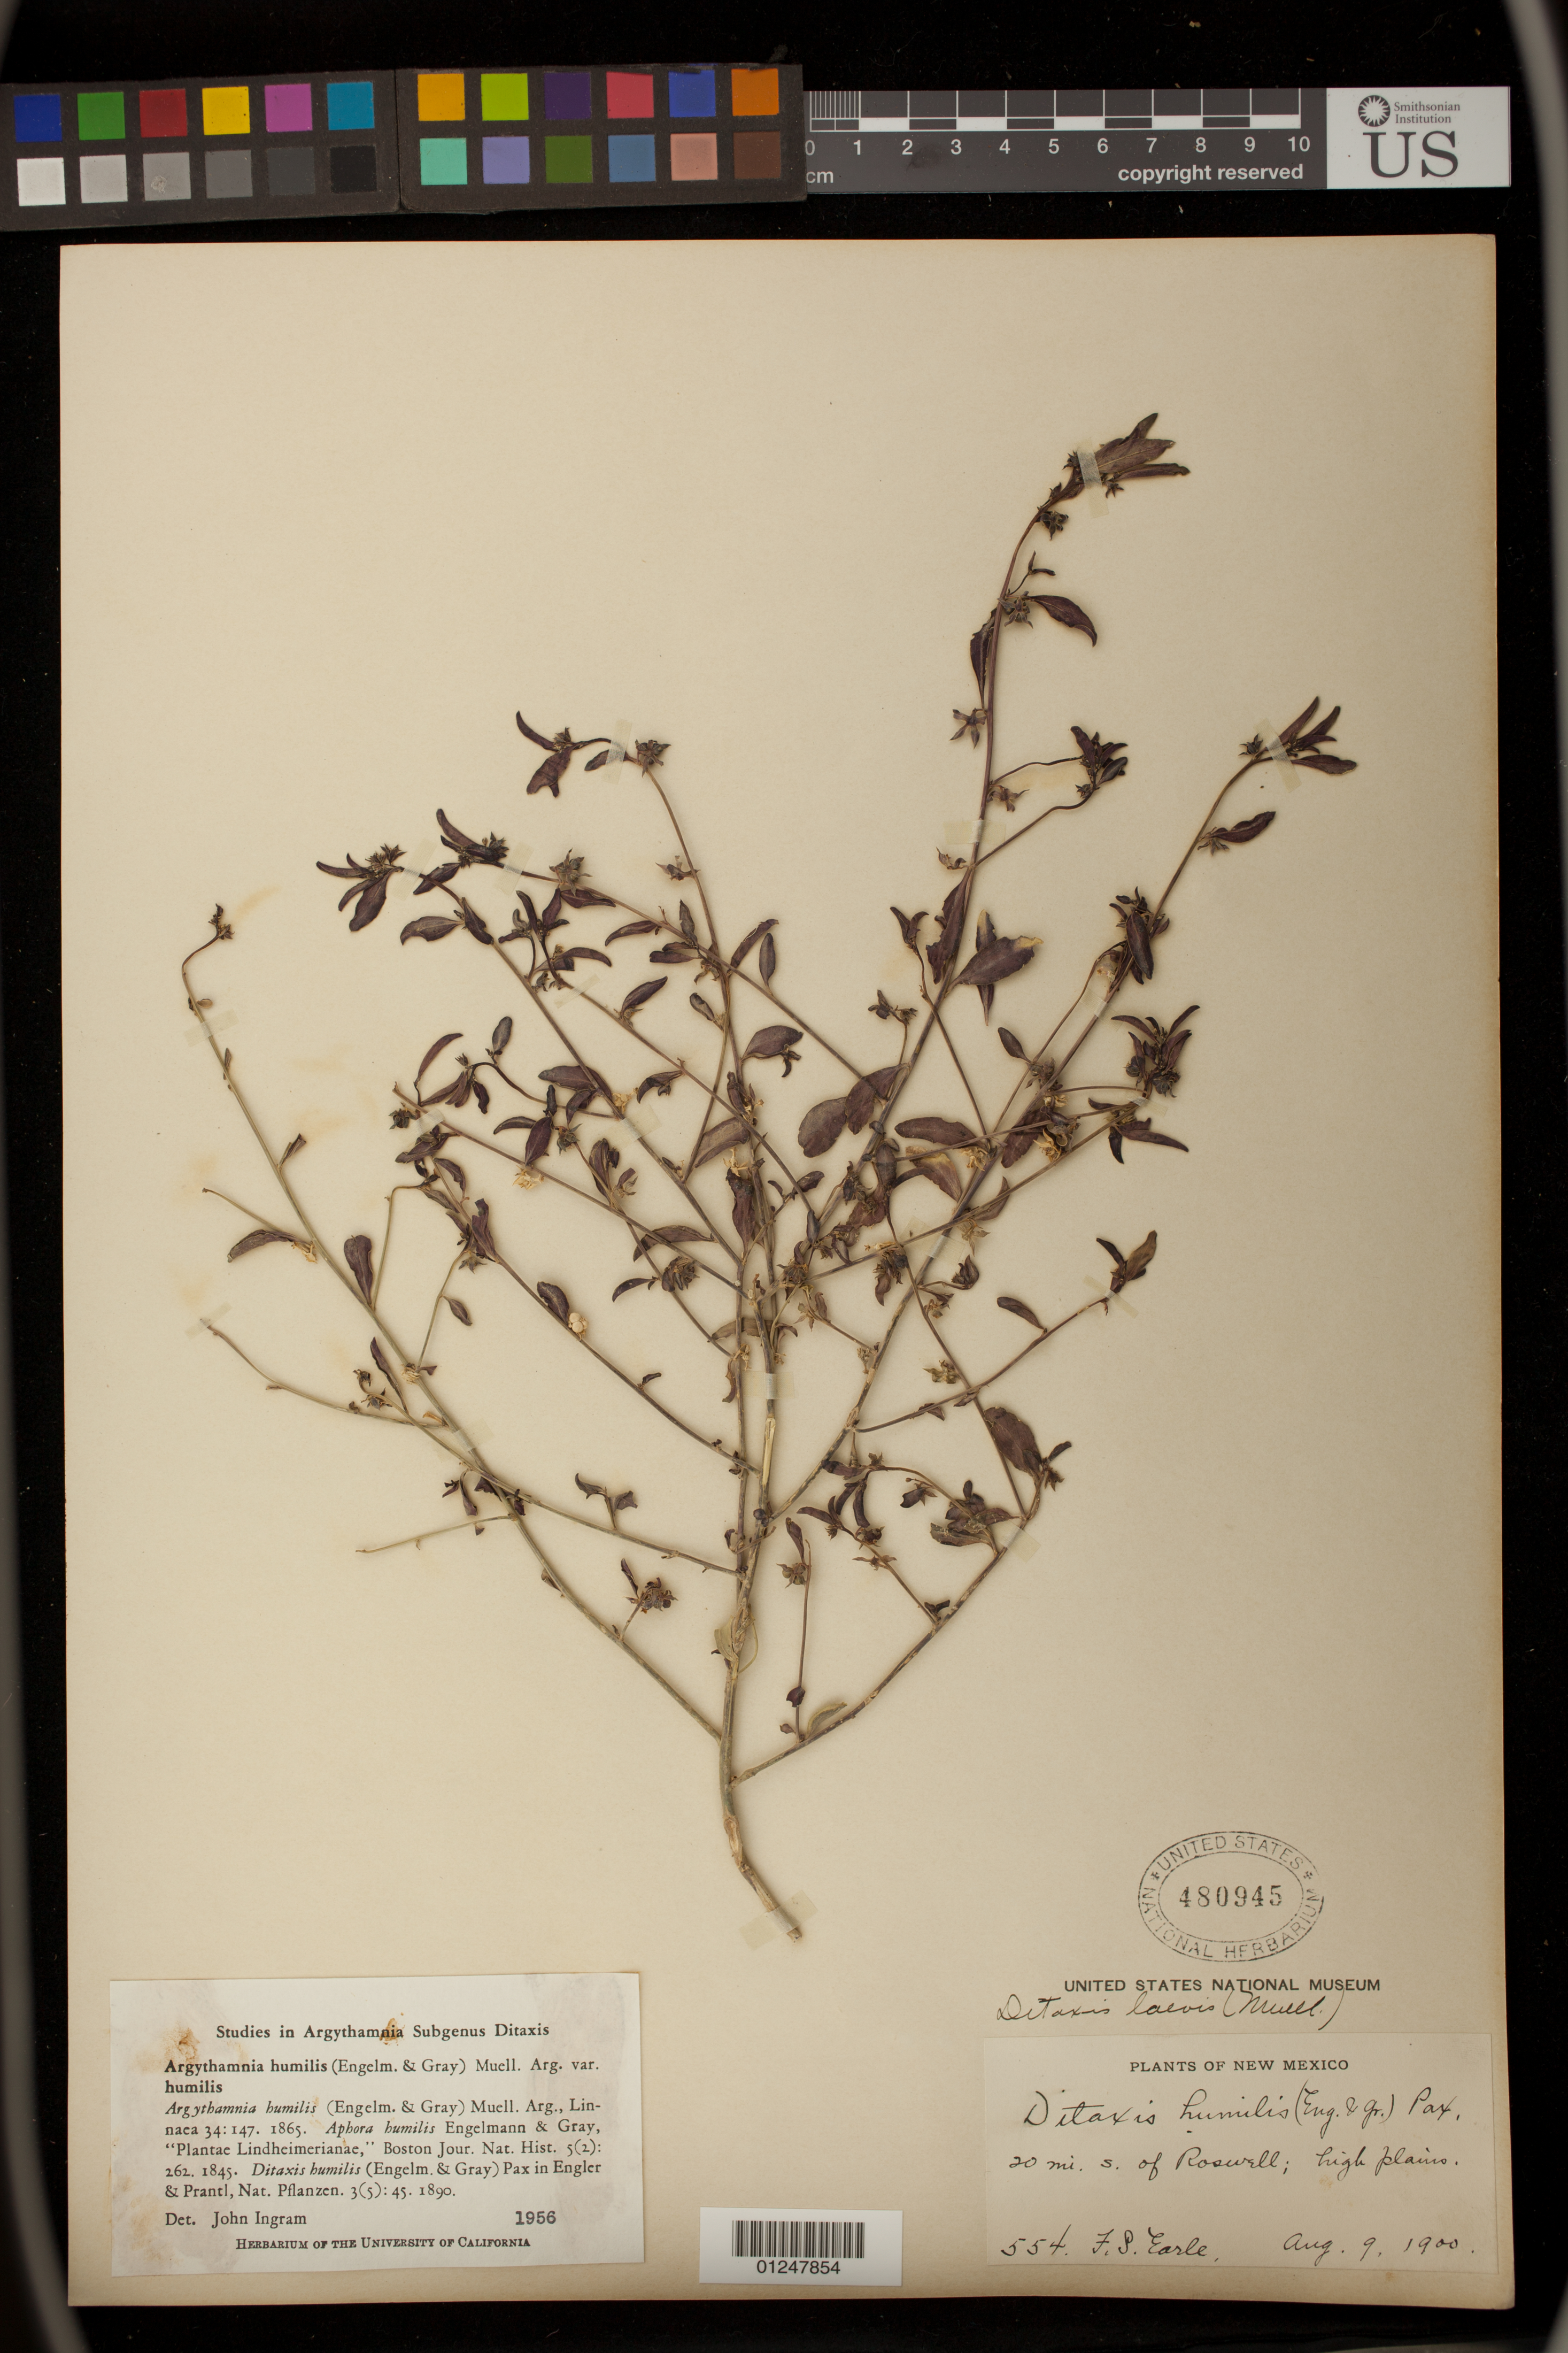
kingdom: Plantae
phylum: Tracheophyta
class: Magnoliopsida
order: Malpighiales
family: Euphorbiaceae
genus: Argythamnia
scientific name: Argythamnia humilis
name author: (Engelm. & A. Gray) Müll. Arg.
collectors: F. S. Earle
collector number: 554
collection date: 1900-08-09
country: United States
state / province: New Mexico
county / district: Chaves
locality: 20 mi. s. of Roswell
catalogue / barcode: US 480945